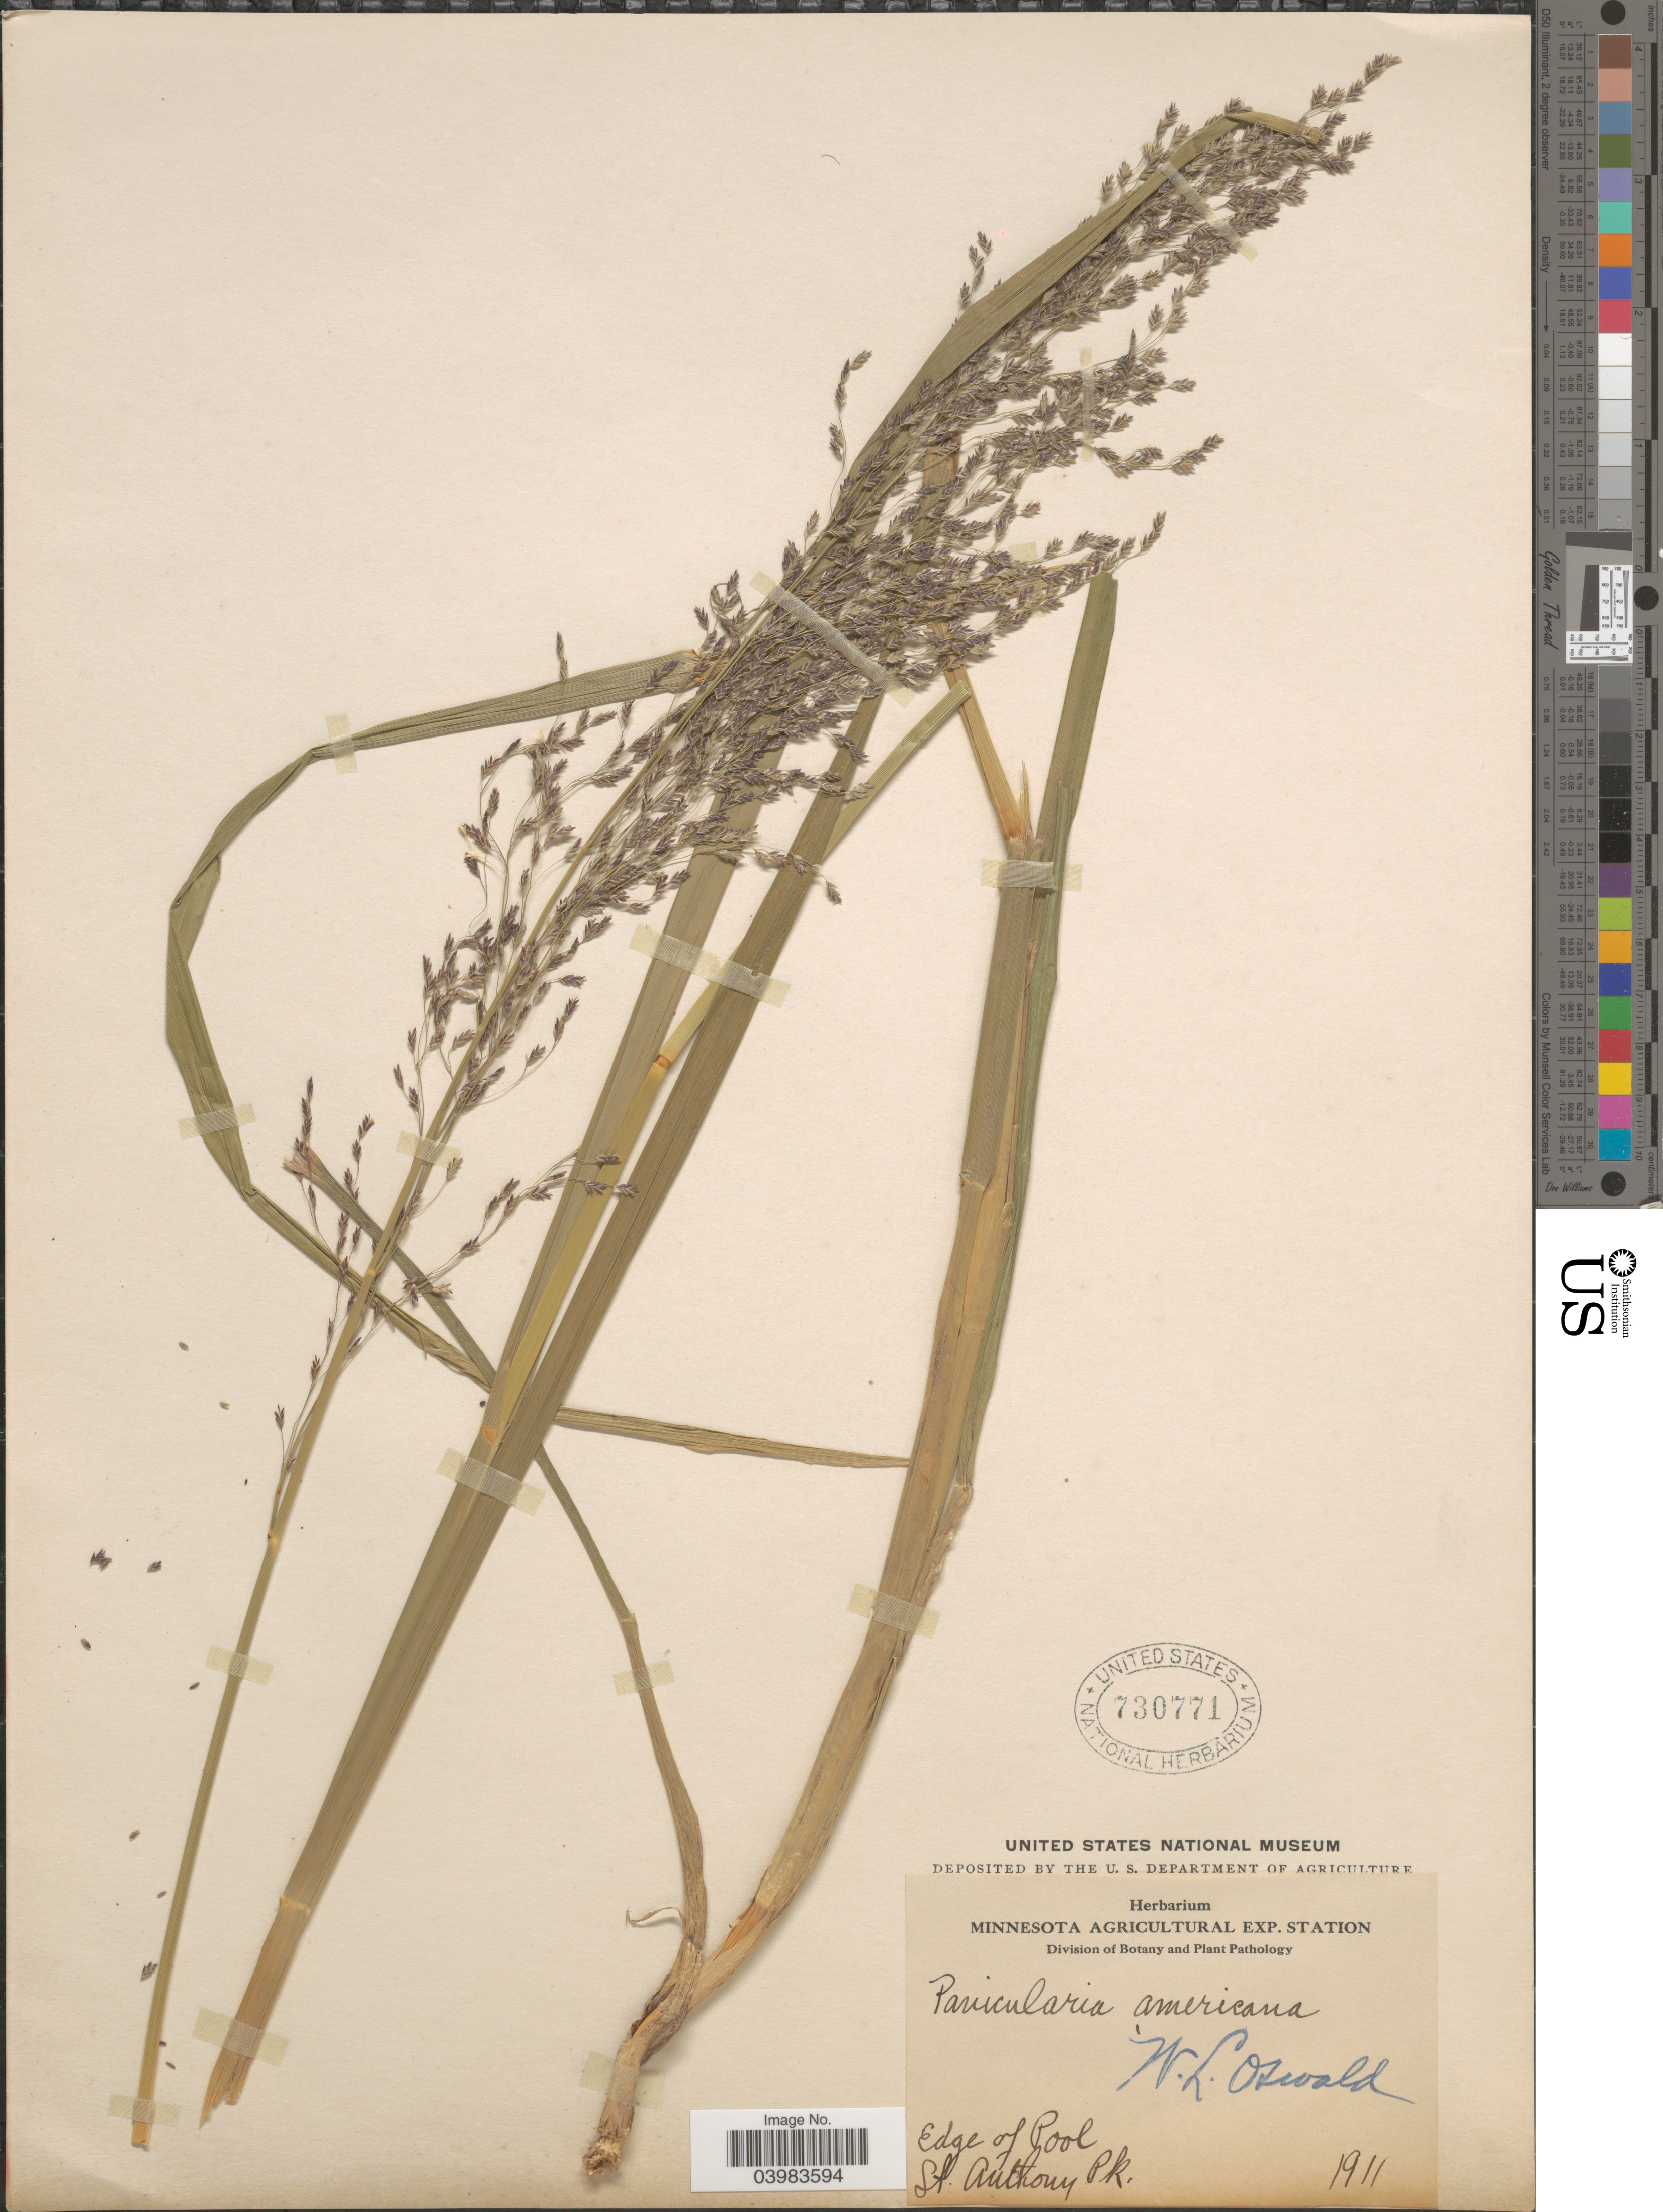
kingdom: Plantae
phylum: Tracheophyta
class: Liliopsida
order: Poales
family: Poaceae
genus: Glyceria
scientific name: Glyceria grandis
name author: S. Watson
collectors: W. Oswald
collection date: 1911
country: United States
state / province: Minnesota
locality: Edge of Pool. St. Anthony Pk.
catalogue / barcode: US 730771